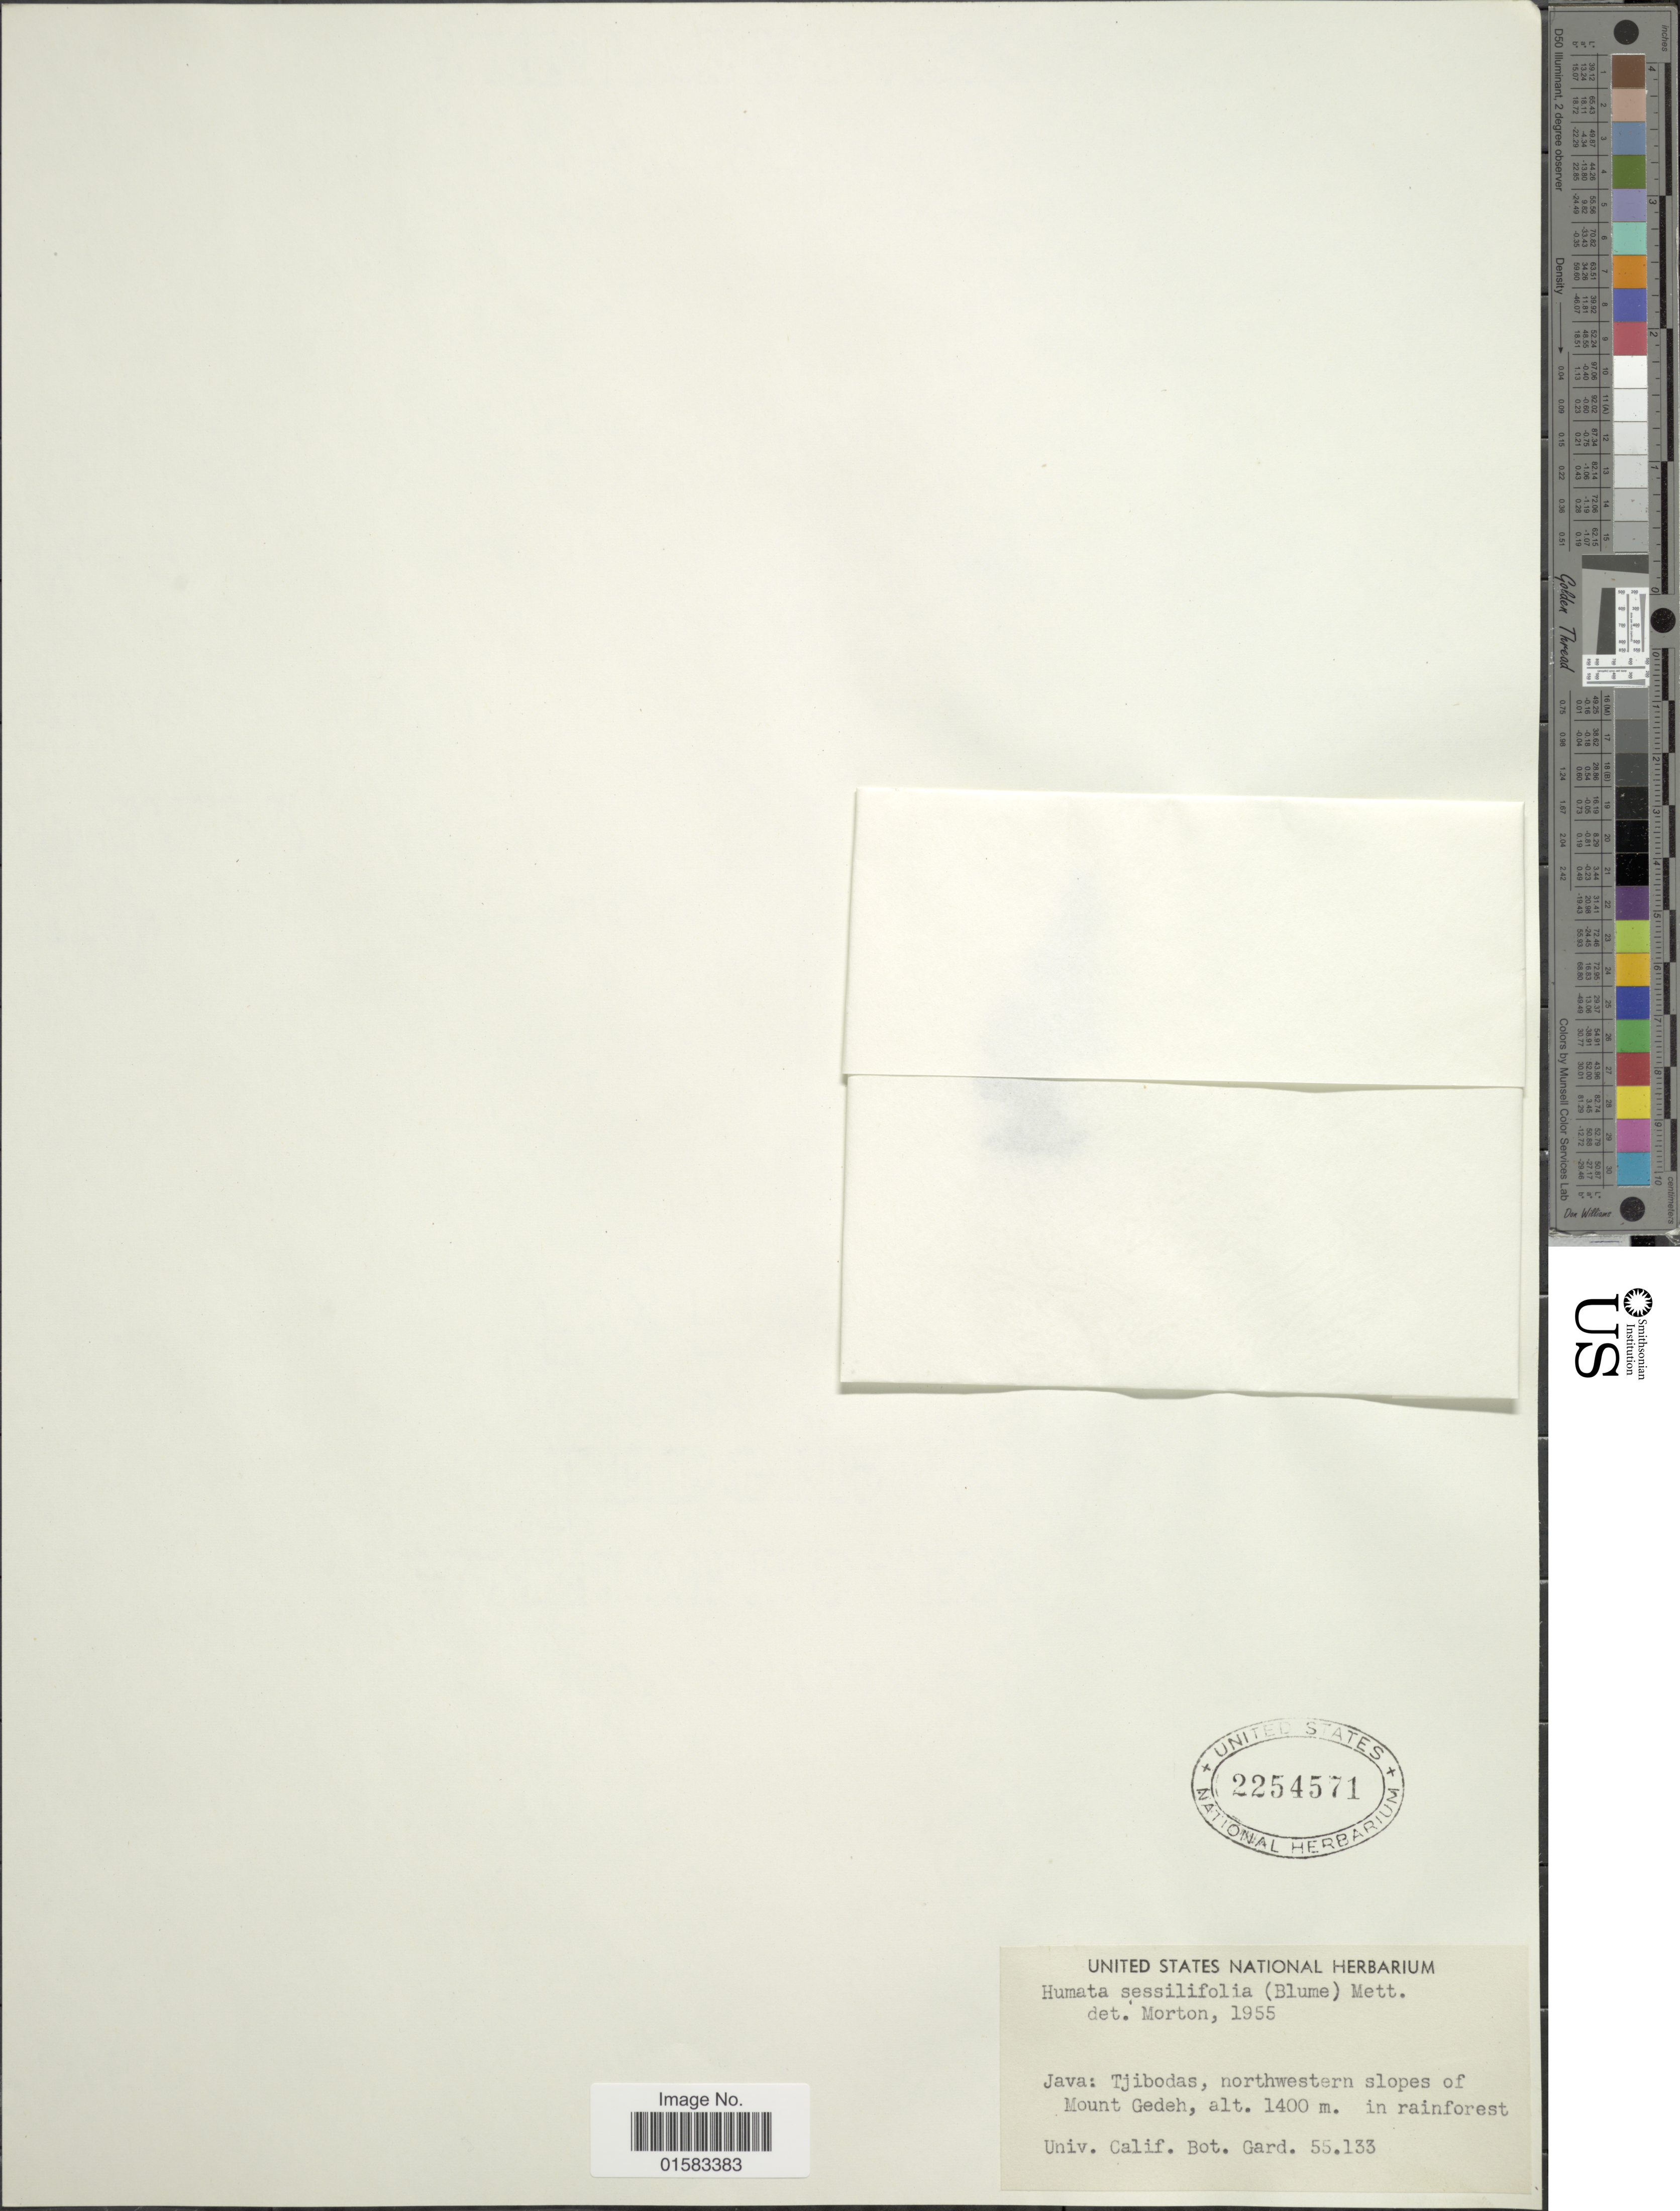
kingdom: Plantae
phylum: Tracheophyta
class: Polypodiopsida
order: Polypodiales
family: Davalliaceae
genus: Davallia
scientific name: Davallia sessilifolia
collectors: Univ. Calif. Bot. Gard.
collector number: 55133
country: Indonesia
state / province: Java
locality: Tjibodas, northwestern slopes of Mount Gedeh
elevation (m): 1400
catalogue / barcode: US 2254571